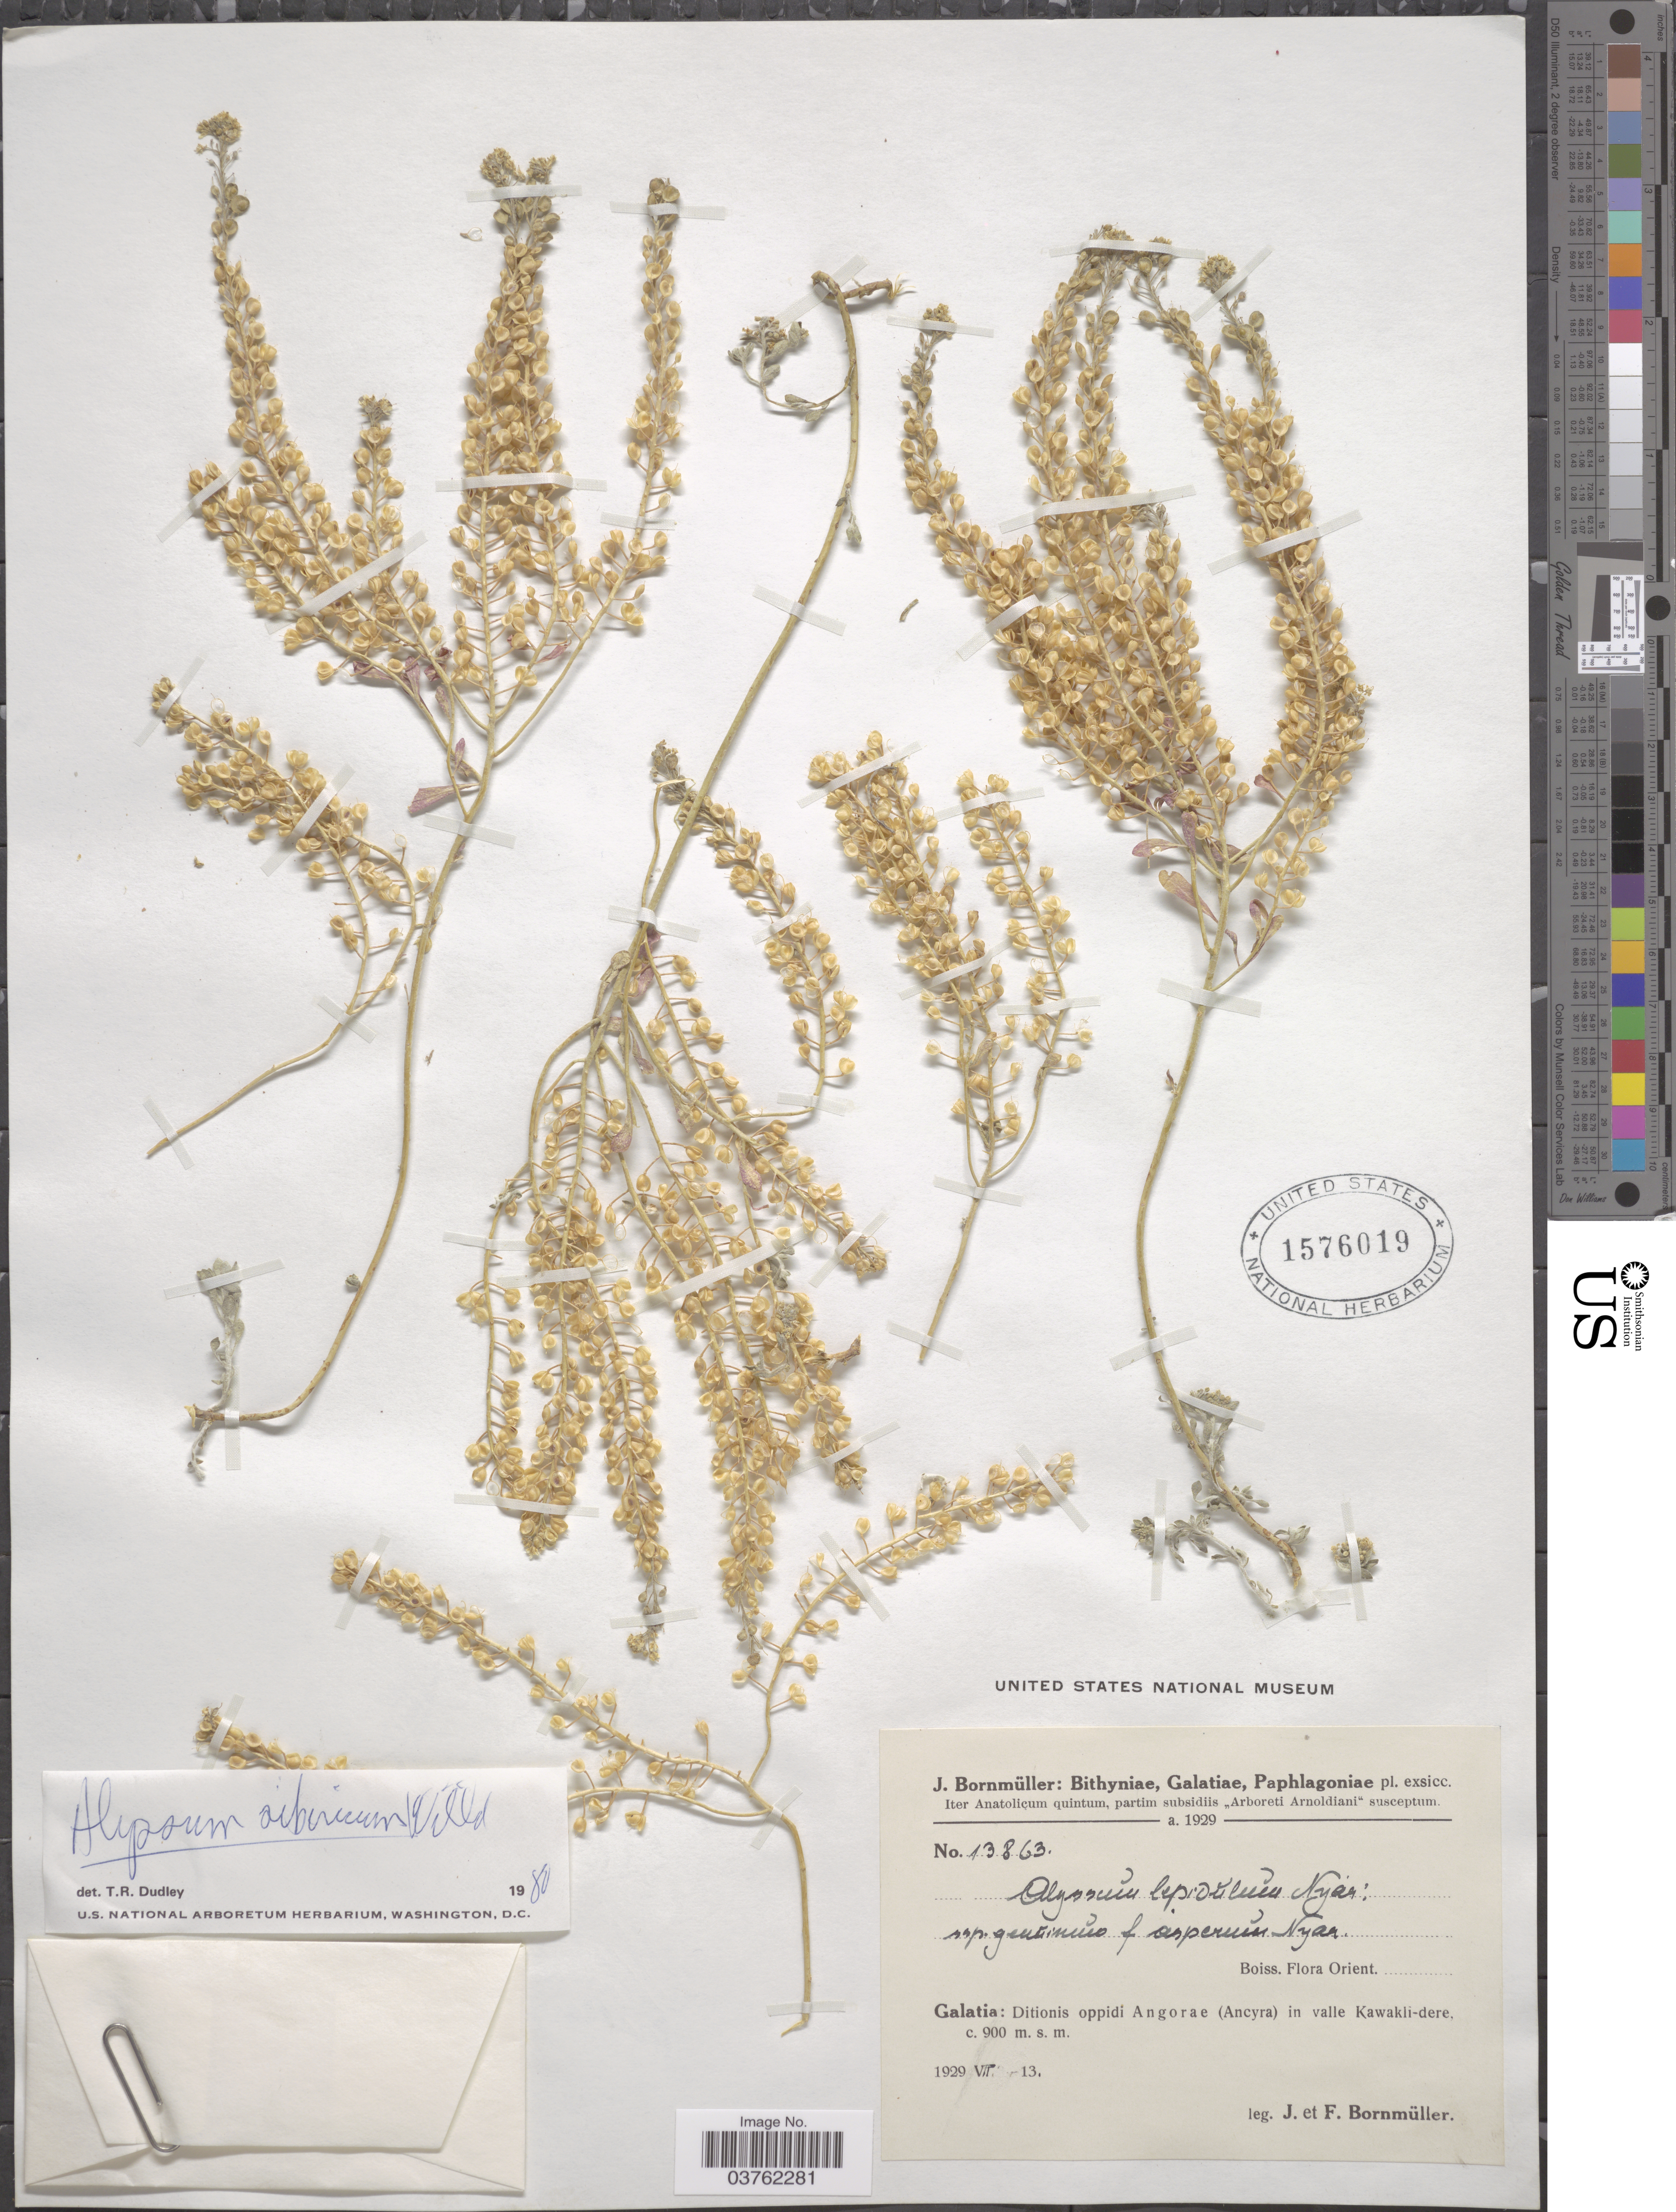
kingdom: Plantae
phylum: Tracheophyta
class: Magnoliopsida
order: Brassicales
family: Brassicaceae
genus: Alyssum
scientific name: Alyssum sibiricum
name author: Willd.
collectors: J. Bornmüller & F. Bornmüller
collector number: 13863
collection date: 1929-07-13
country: Turkey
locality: Iter Anatolicum quintum. Galatia: Ditionis oppidi Angorae (Ancyra) in valle Kawakli-dere.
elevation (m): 900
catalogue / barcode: US 1576019